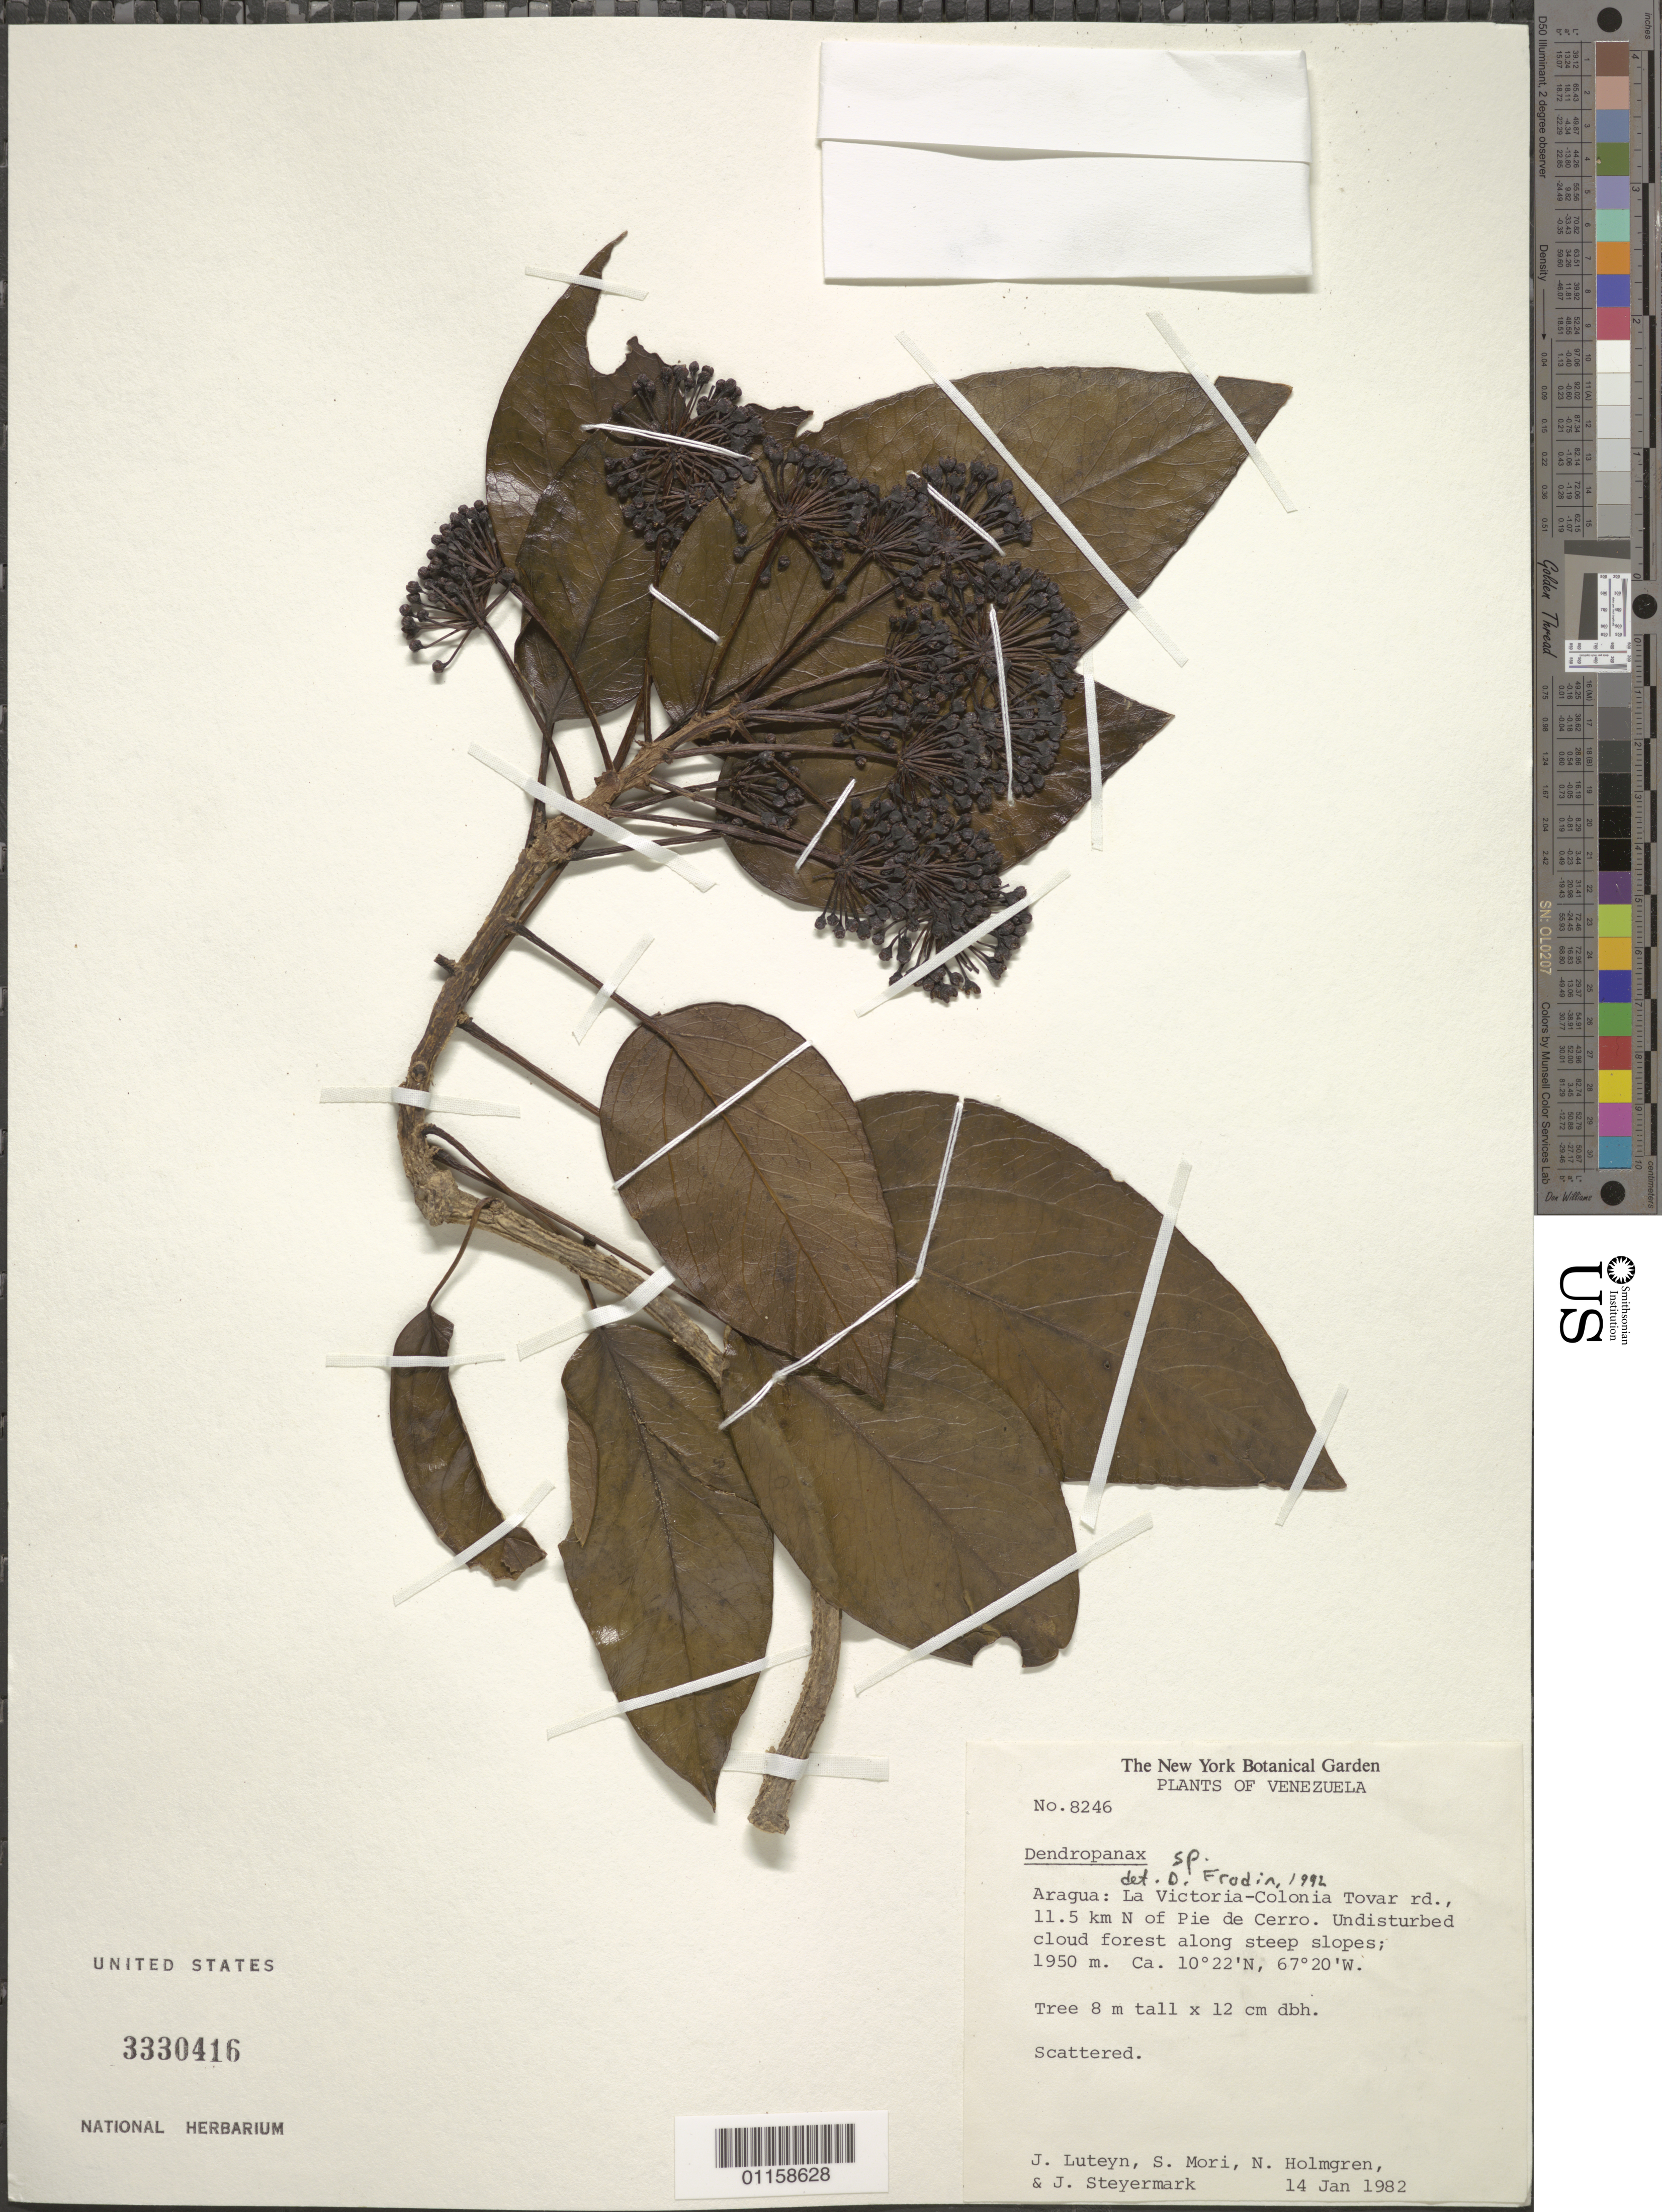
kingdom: Plantae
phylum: Tracheophyta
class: Magnoliopsida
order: Apiales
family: Araliaceae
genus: Dendropanax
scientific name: Dendropanax sp.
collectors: J. L. Luteyn, S. Mori, N. H. Holmgren & J. Steyermark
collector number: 8246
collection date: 1982-01-14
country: Venezuela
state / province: Aragua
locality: La Victoria - Colonia Tovar Rd., 11.5 km N of Pie de Cerro.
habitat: Tree in undisturbed cloud forest along steep slopes.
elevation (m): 1950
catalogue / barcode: US 3330416